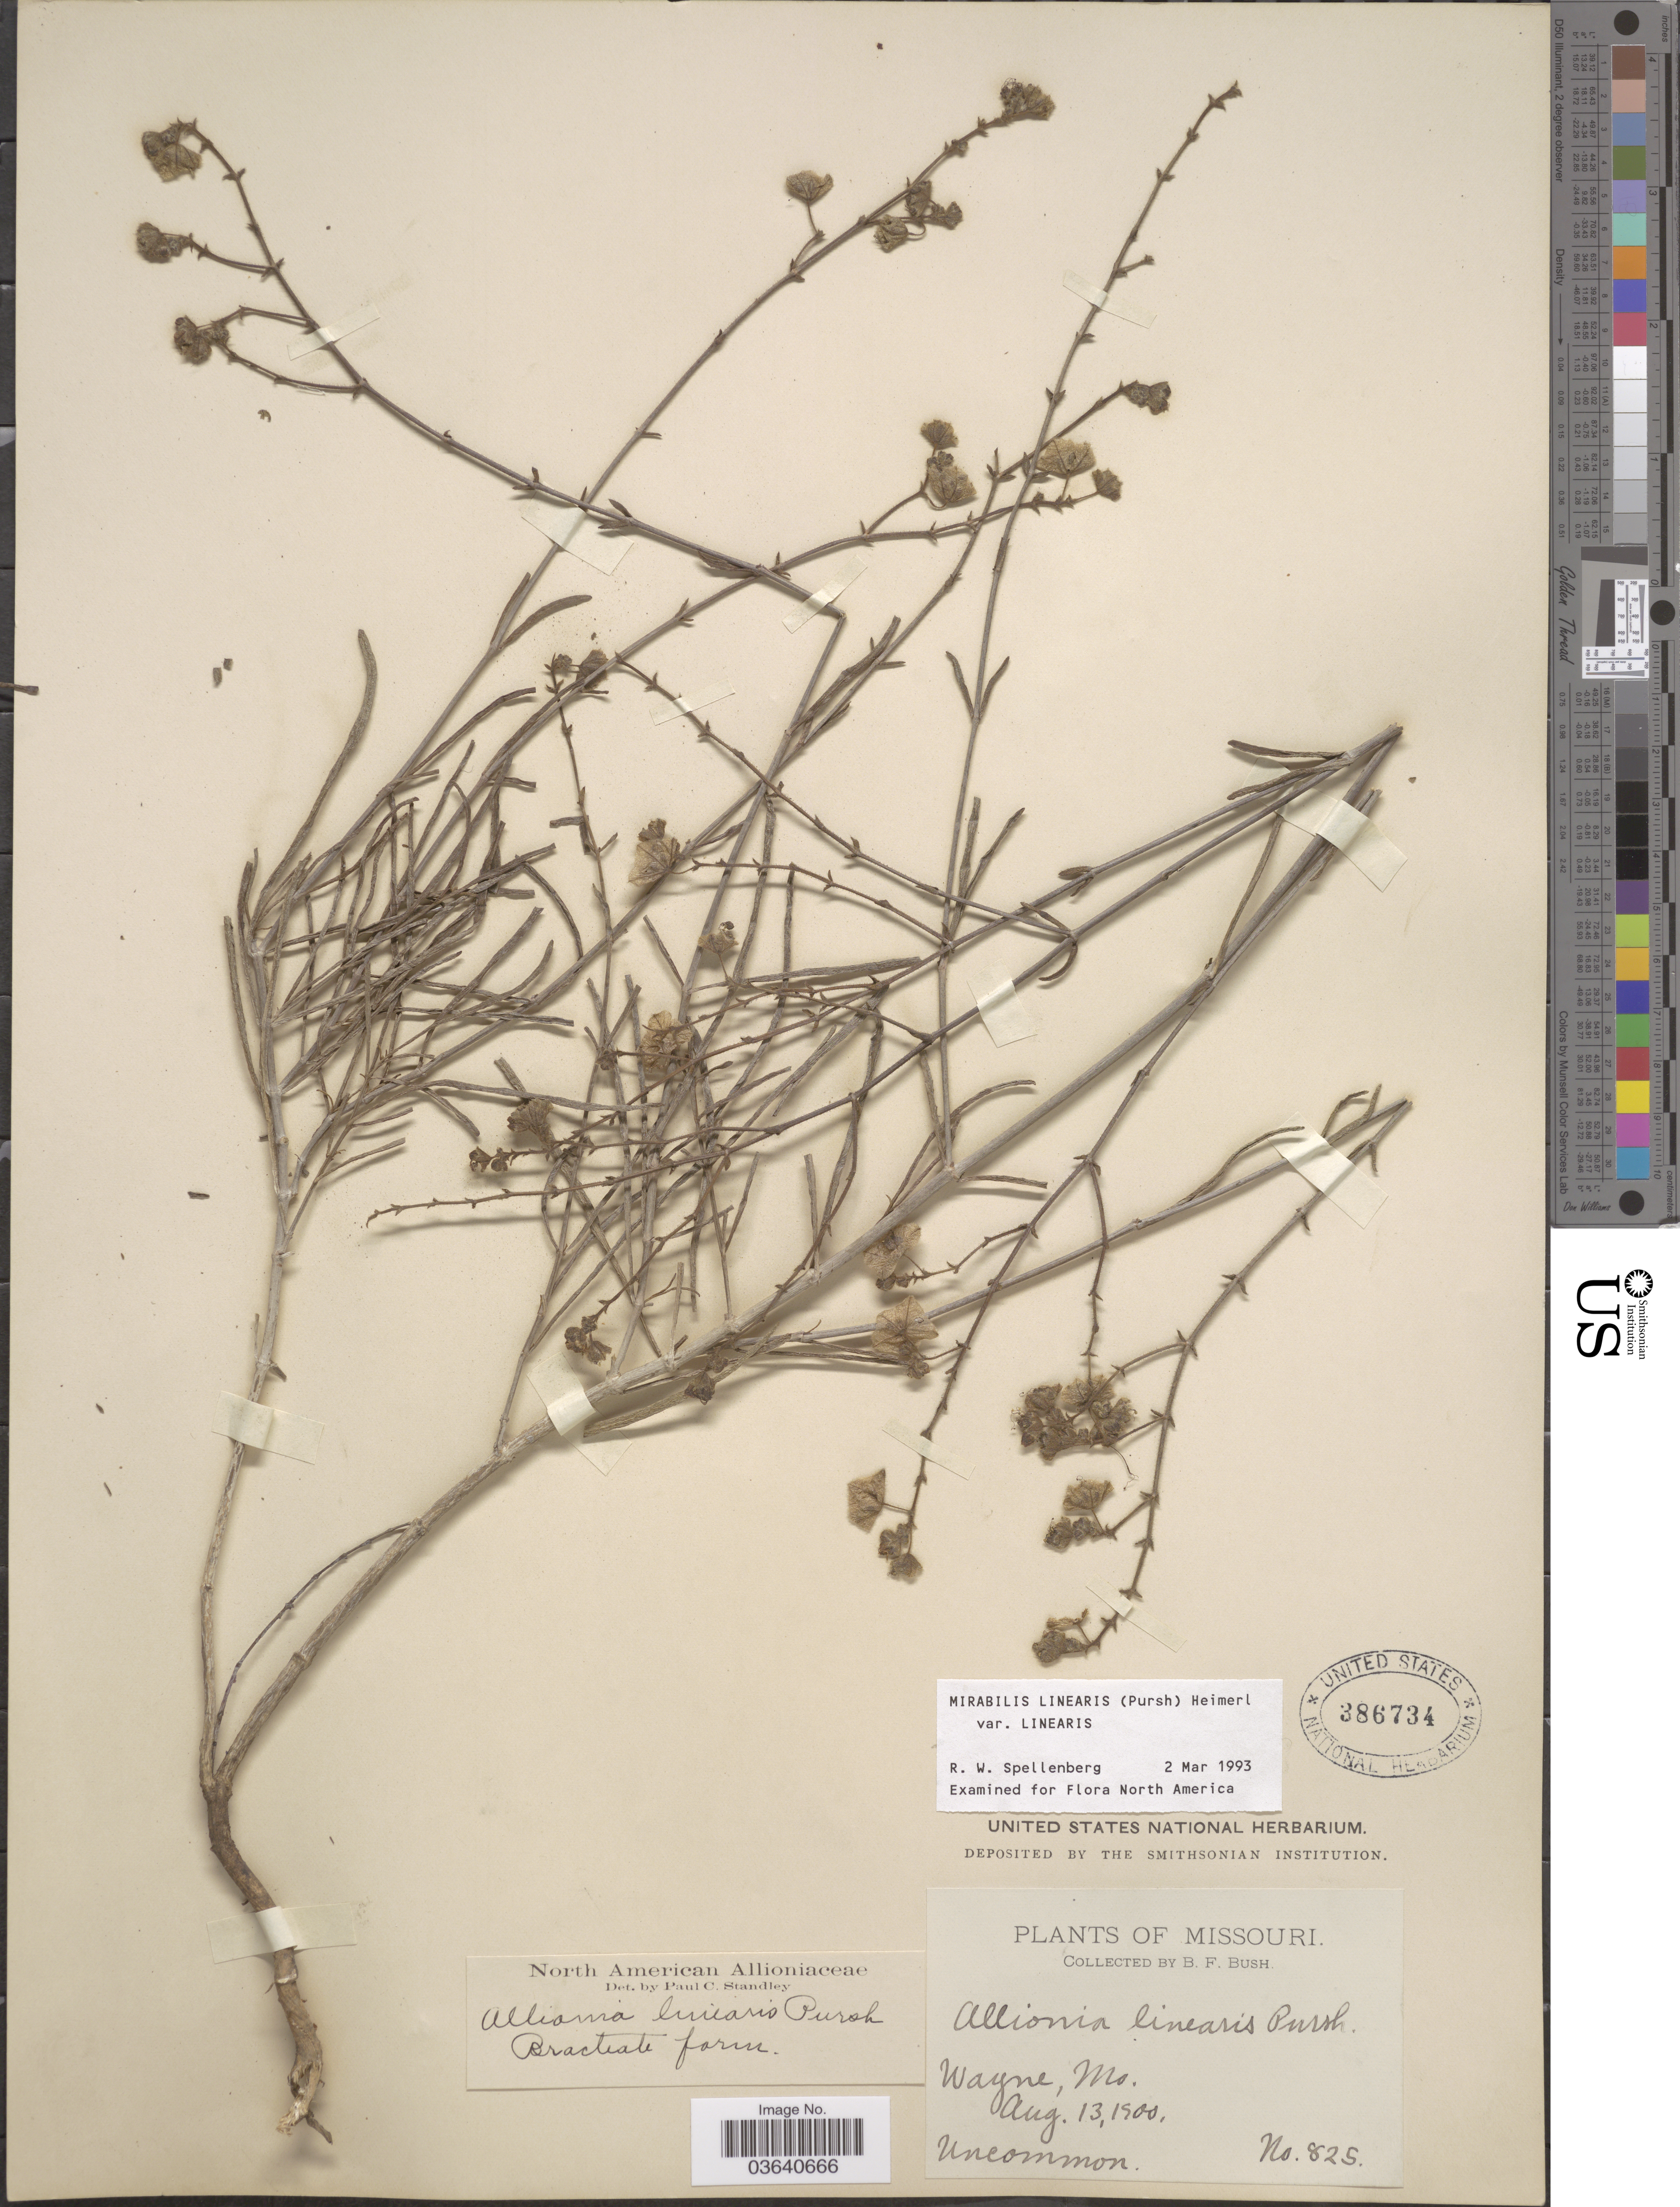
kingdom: Plantae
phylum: Tracheophyta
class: Magnoliopsida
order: Caryophyllales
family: Nyctaginaceae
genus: Mirabilis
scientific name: Mirabilis linearis var. linearis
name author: (Pursh) Heimerl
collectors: B. F. Bush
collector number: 825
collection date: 1900-08-13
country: United States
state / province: Missouri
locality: Wayne.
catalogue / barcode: US 386734